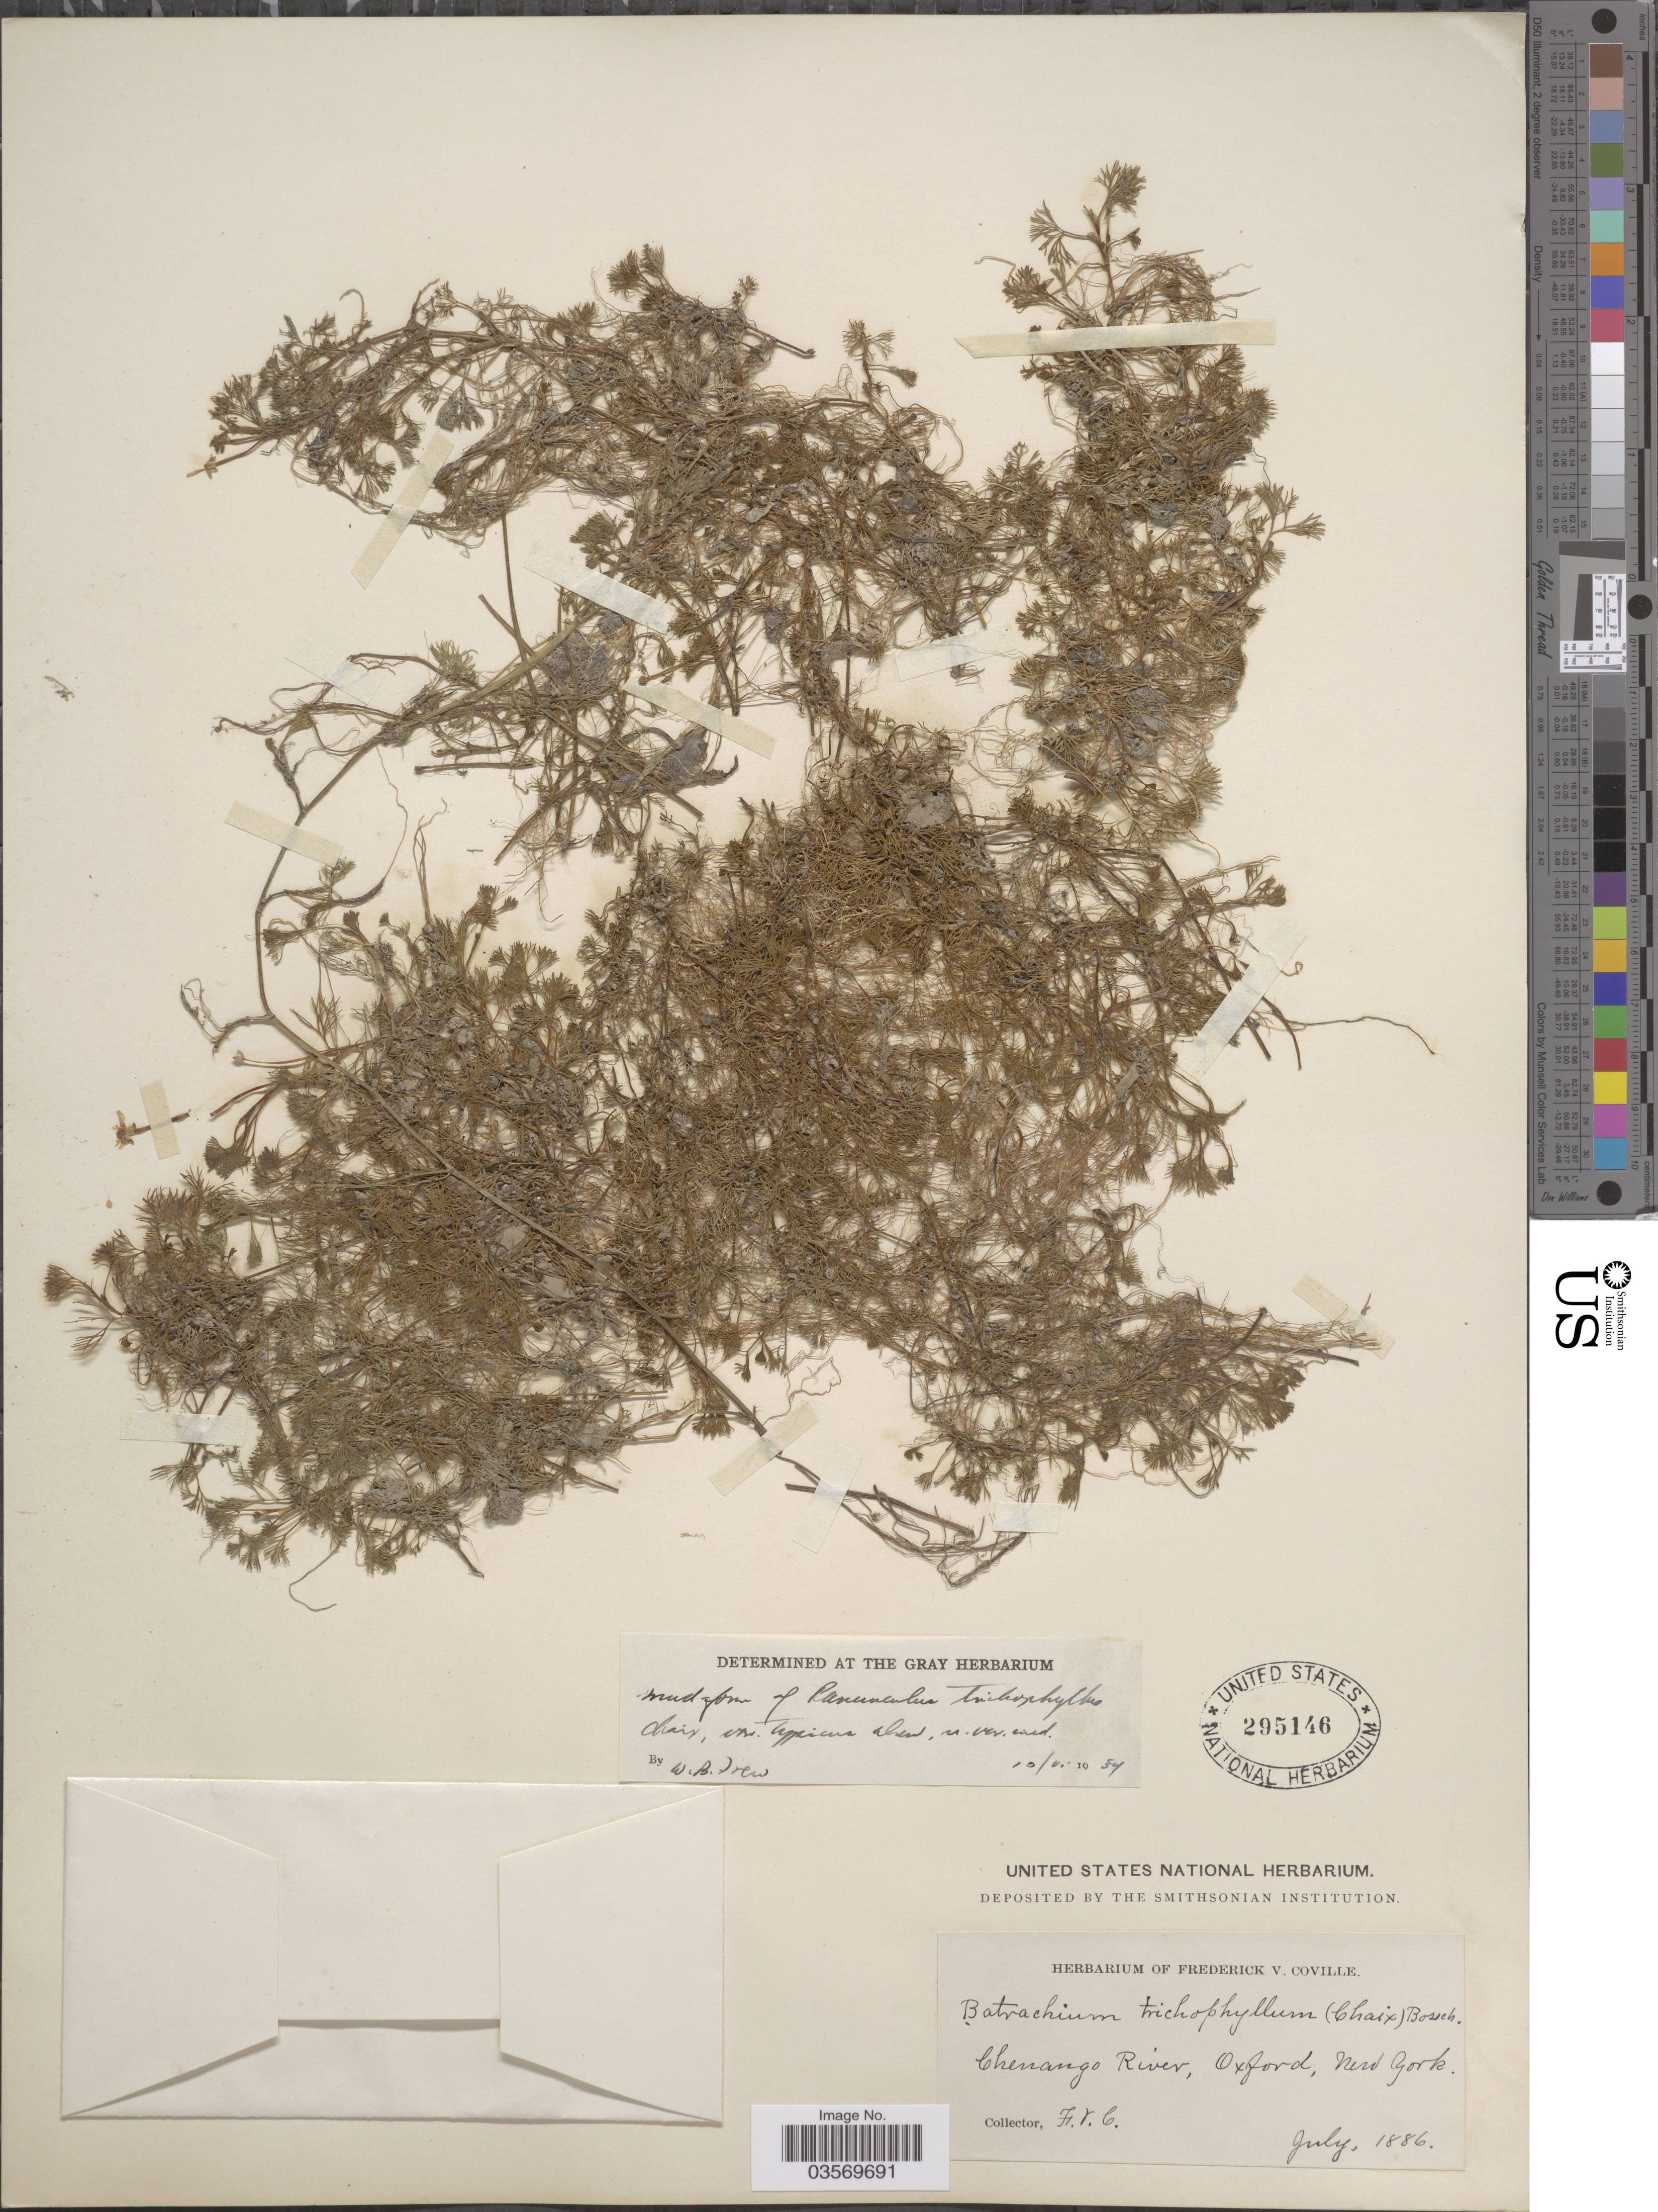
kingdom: Plantae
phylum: Tracheophyta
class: Magnoliopsida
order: Ranunculales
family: Ranunculaceae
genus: Ranunculus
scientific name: Ranunculus trichophyllus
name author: Chaix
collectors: F. V. Coville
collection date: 1886-07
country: United States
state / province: New York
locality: Chenango River, Oxford.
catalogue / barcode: US 295146